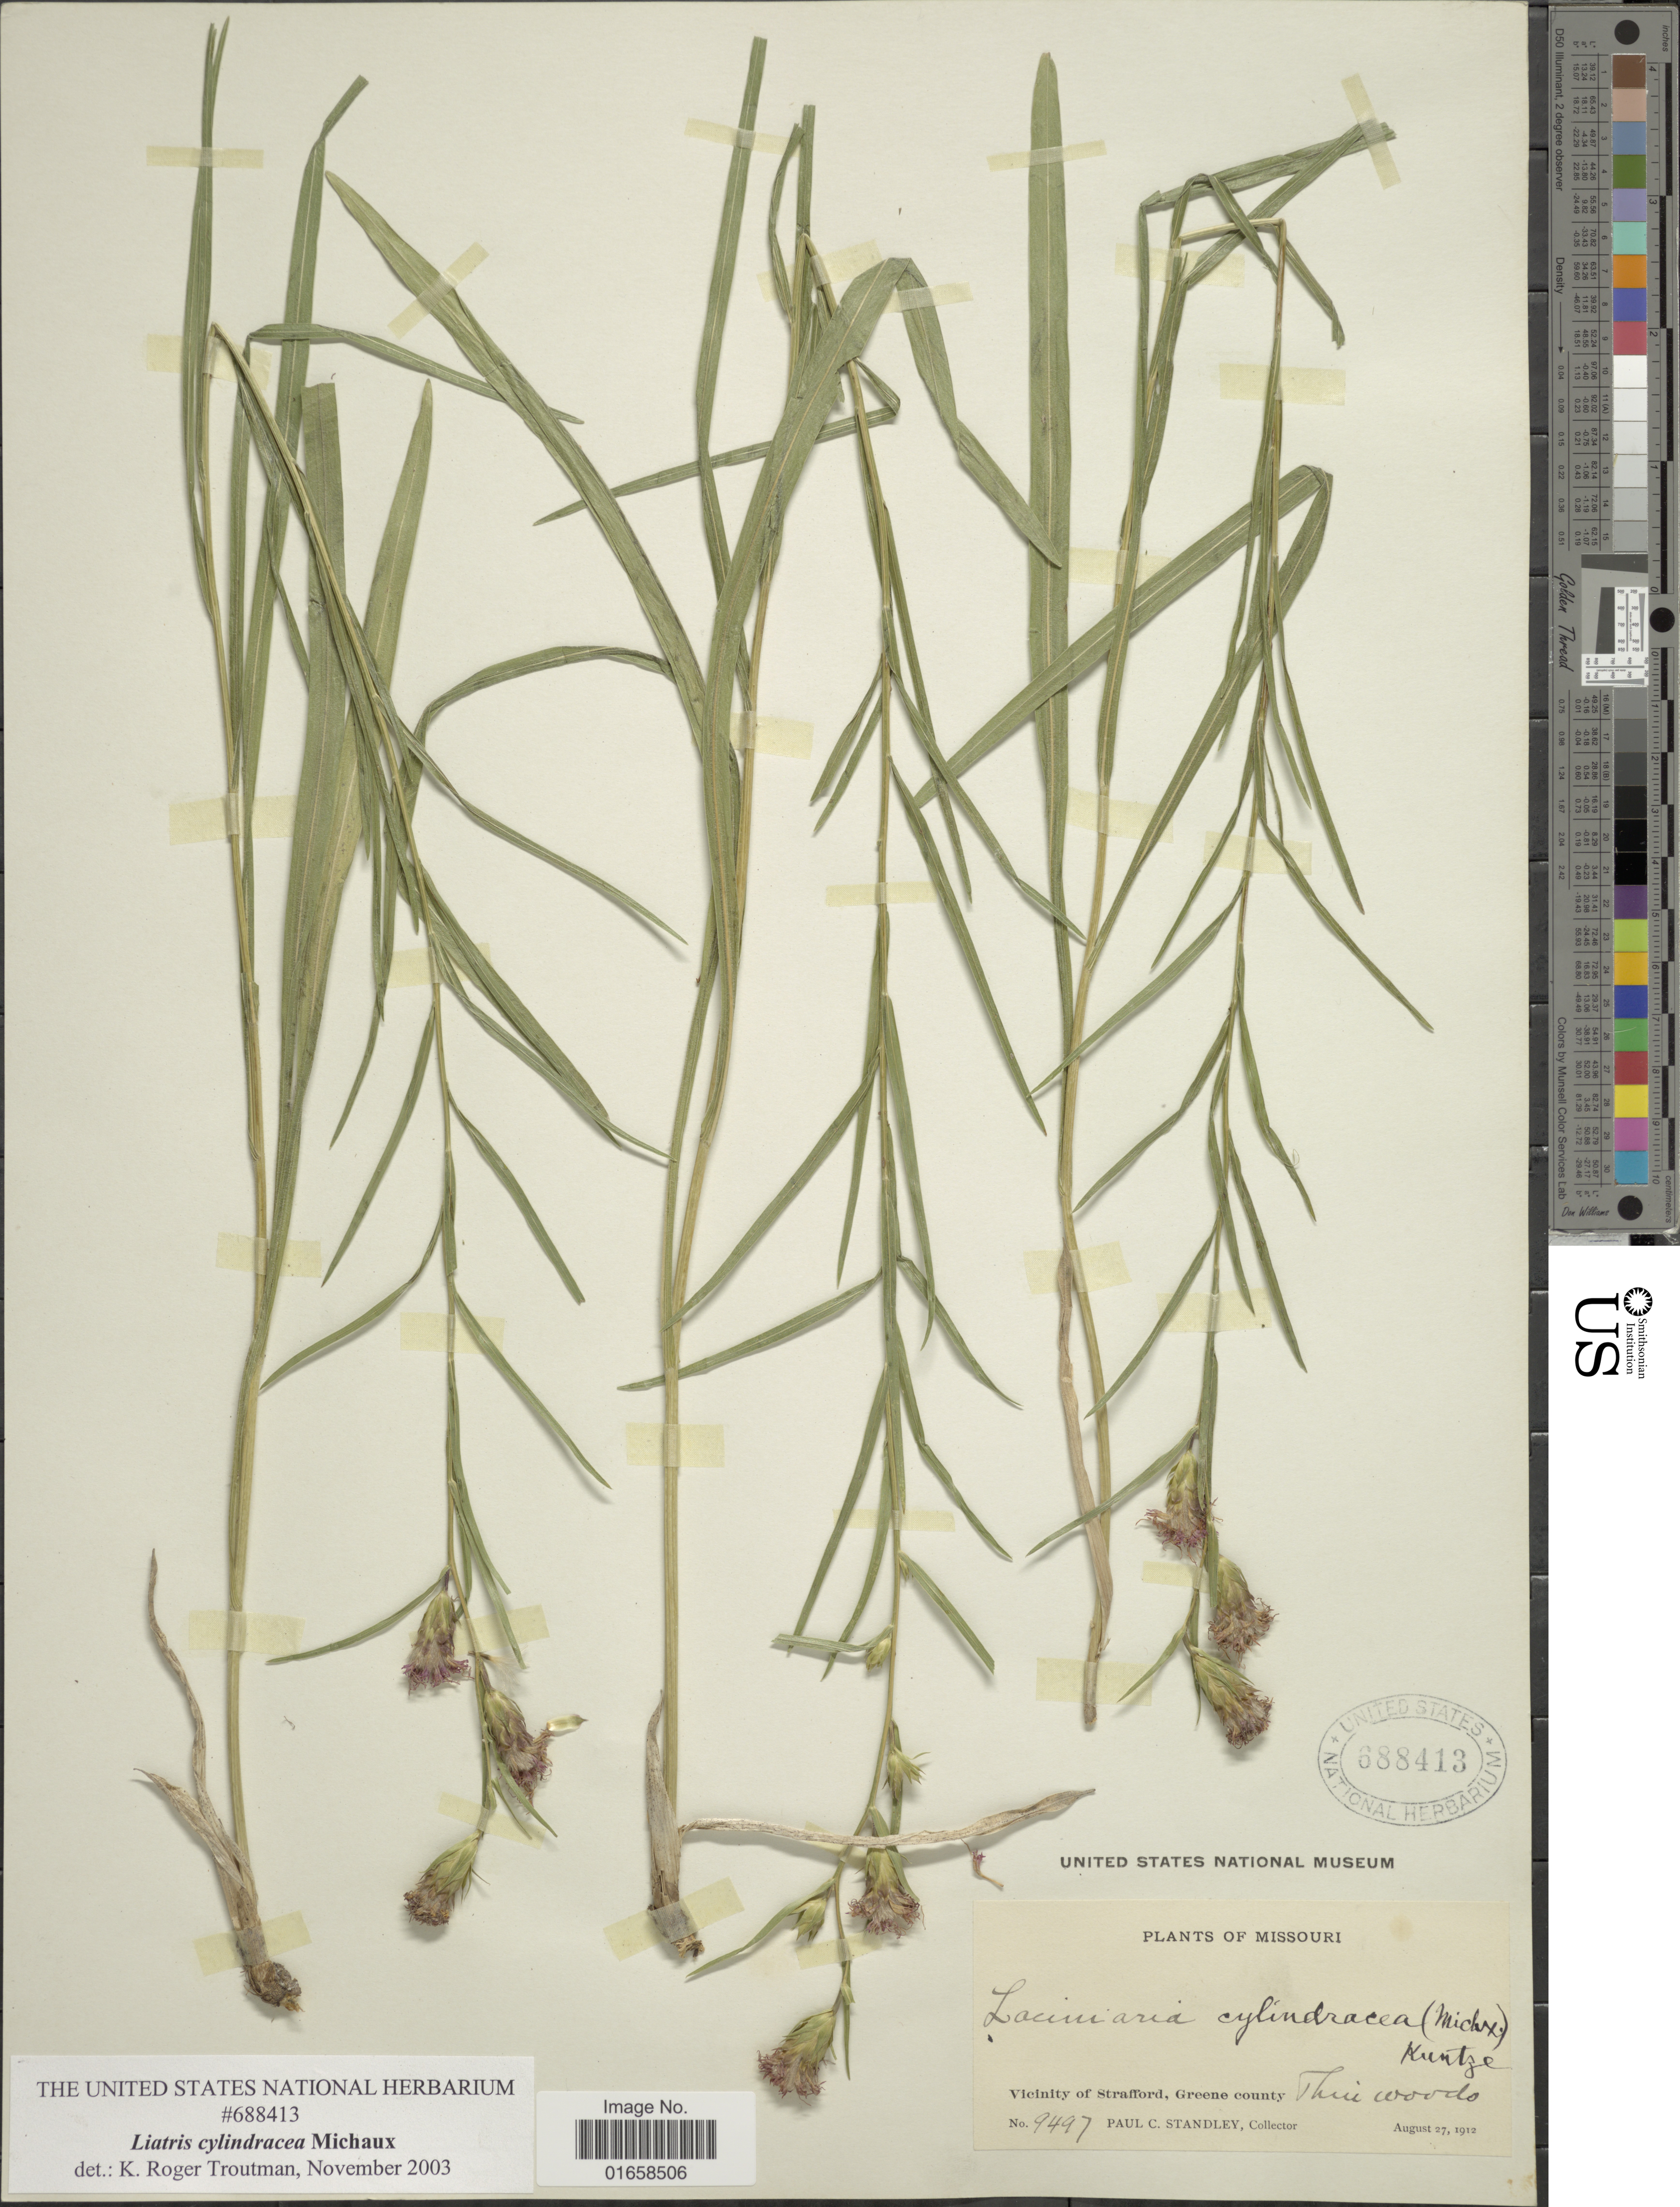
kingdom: Plantae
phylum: Tracheophyta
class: Magnoliopsida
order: Asterales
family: Asteraceae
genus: Liatris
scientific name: Liatris cylindracea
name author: Michaux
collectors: P. C. Standley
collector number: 9497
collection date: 1912-08-27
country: United States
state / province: Missouri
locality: Vicinity of Strafford, Greene County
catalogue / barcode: US 688413